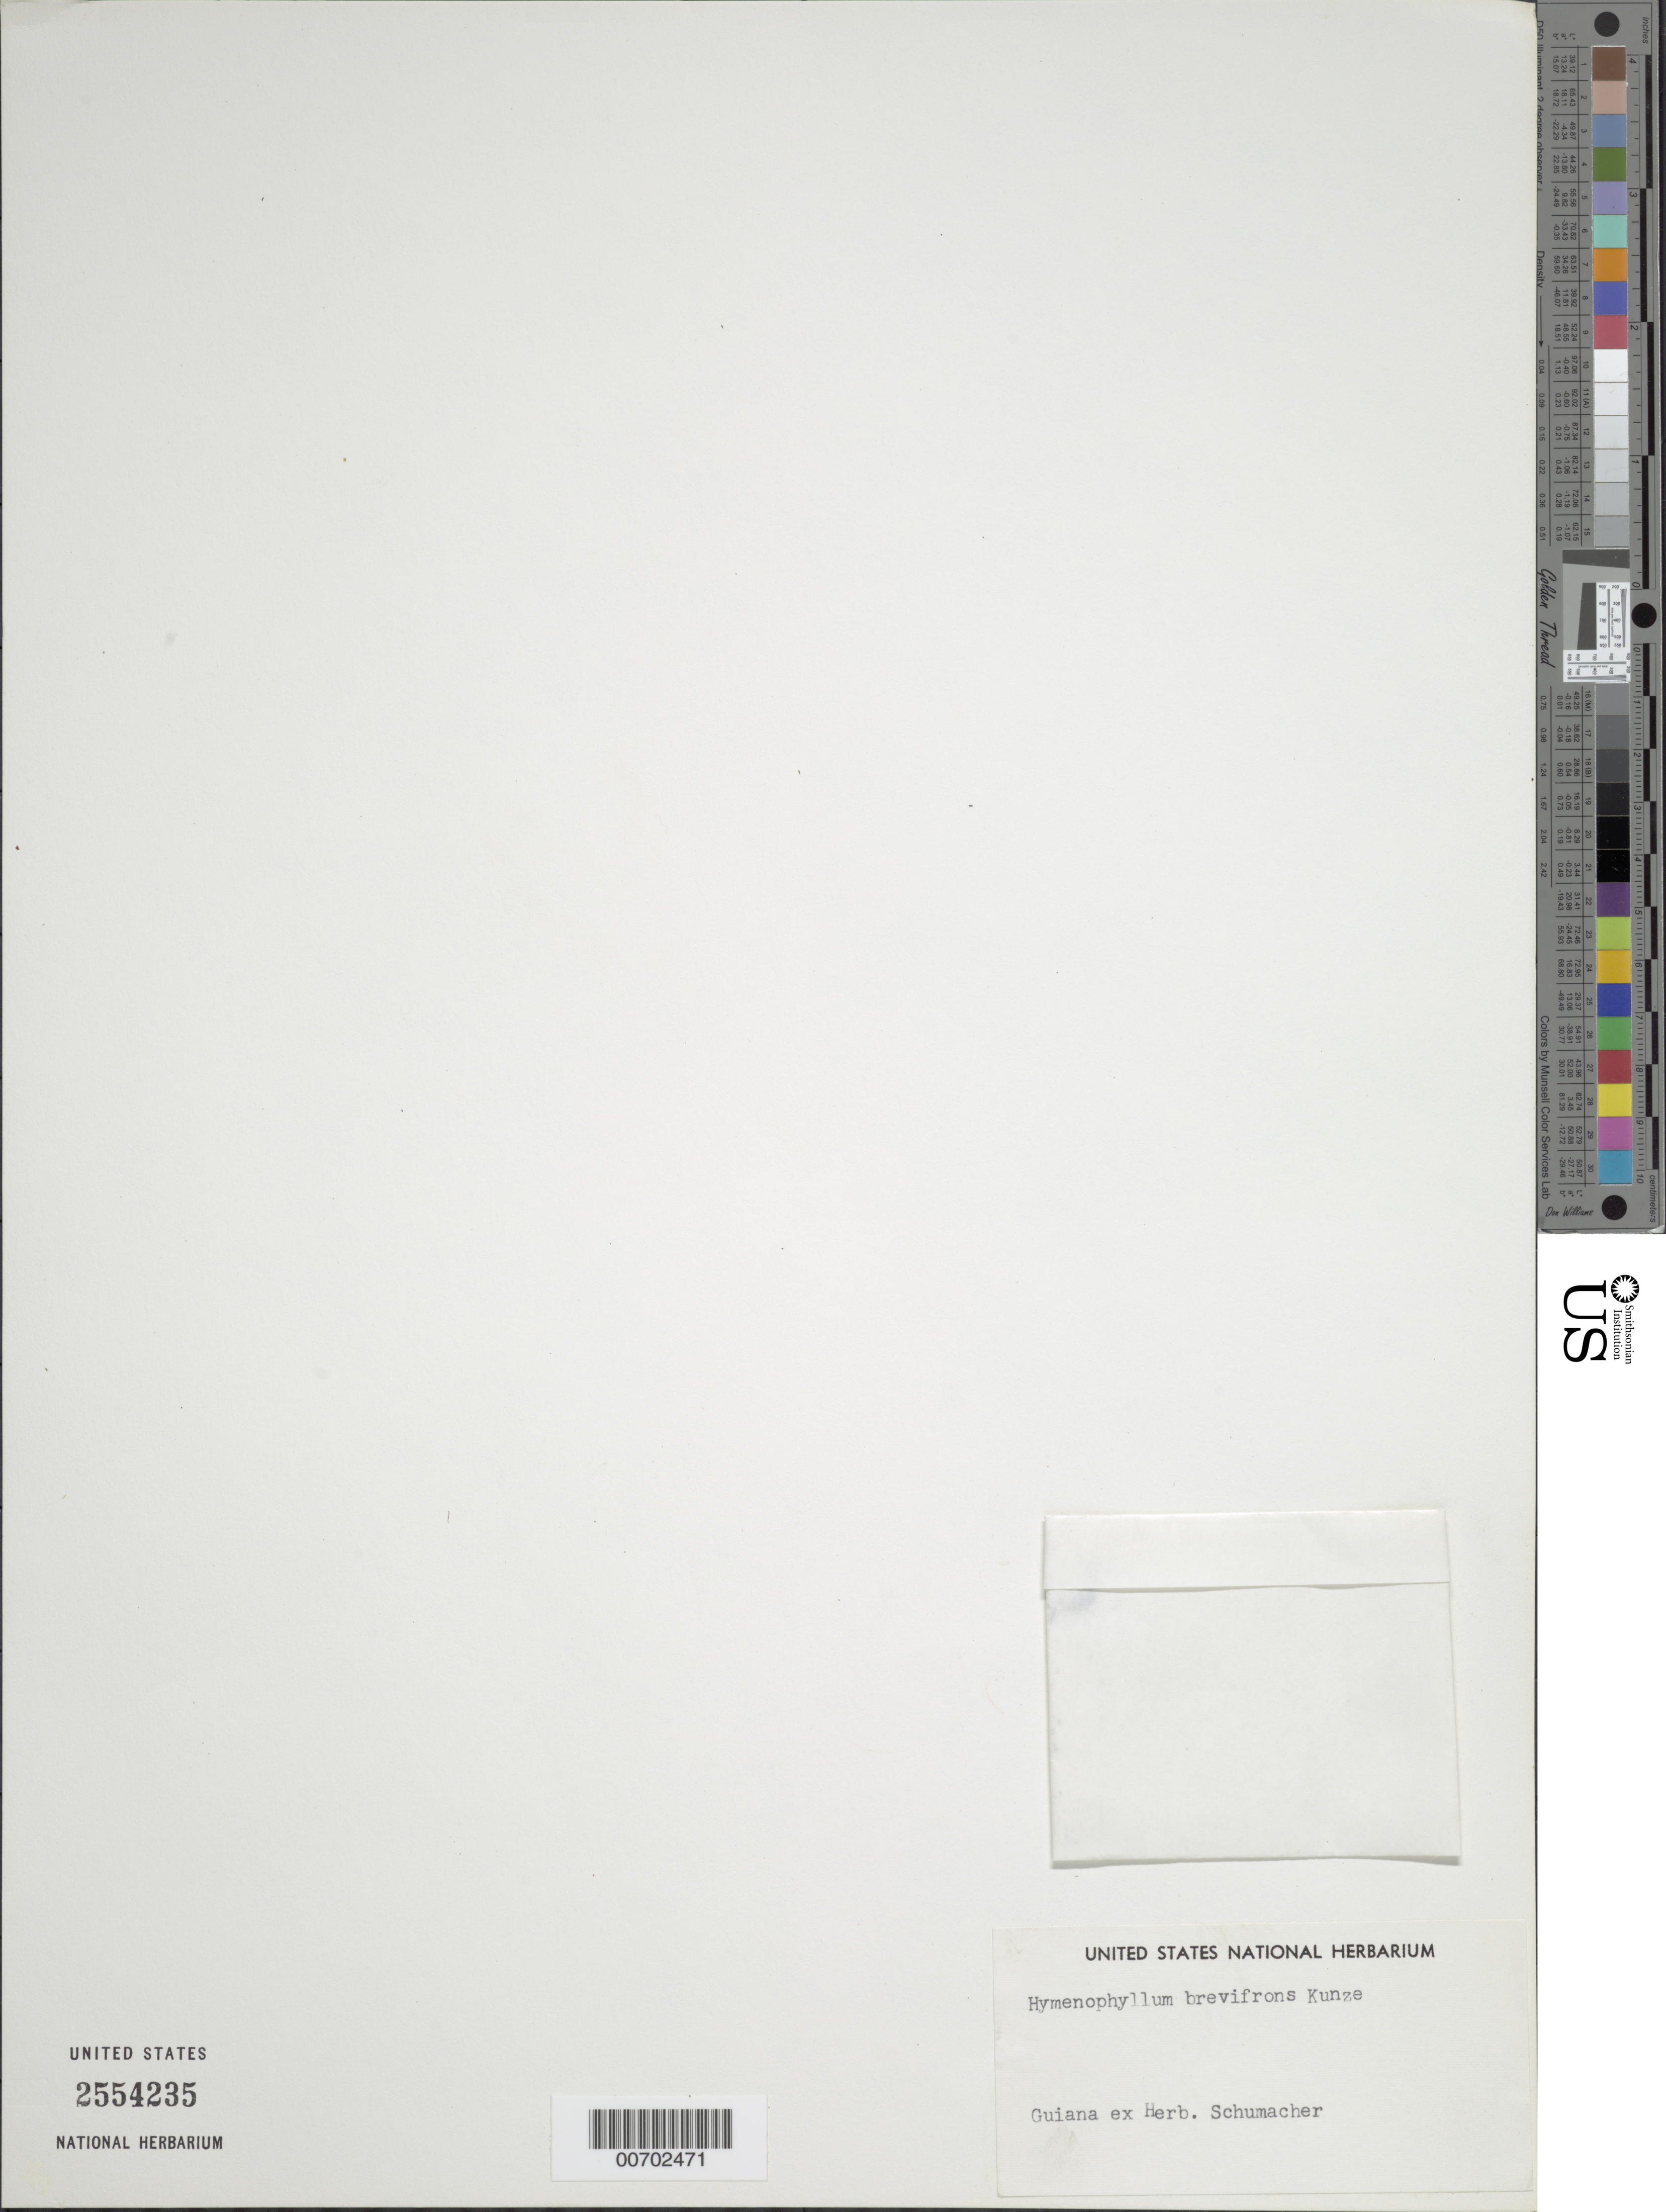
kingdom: Plantae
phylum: Tracheophyta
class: Polypodiopsida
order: Hymenophyllales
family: Hymenophyllaceae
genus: Hymenophyllum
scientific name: Hymenophyllum brevifrons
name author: Kunze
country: Guyana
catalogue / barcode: US 2554235